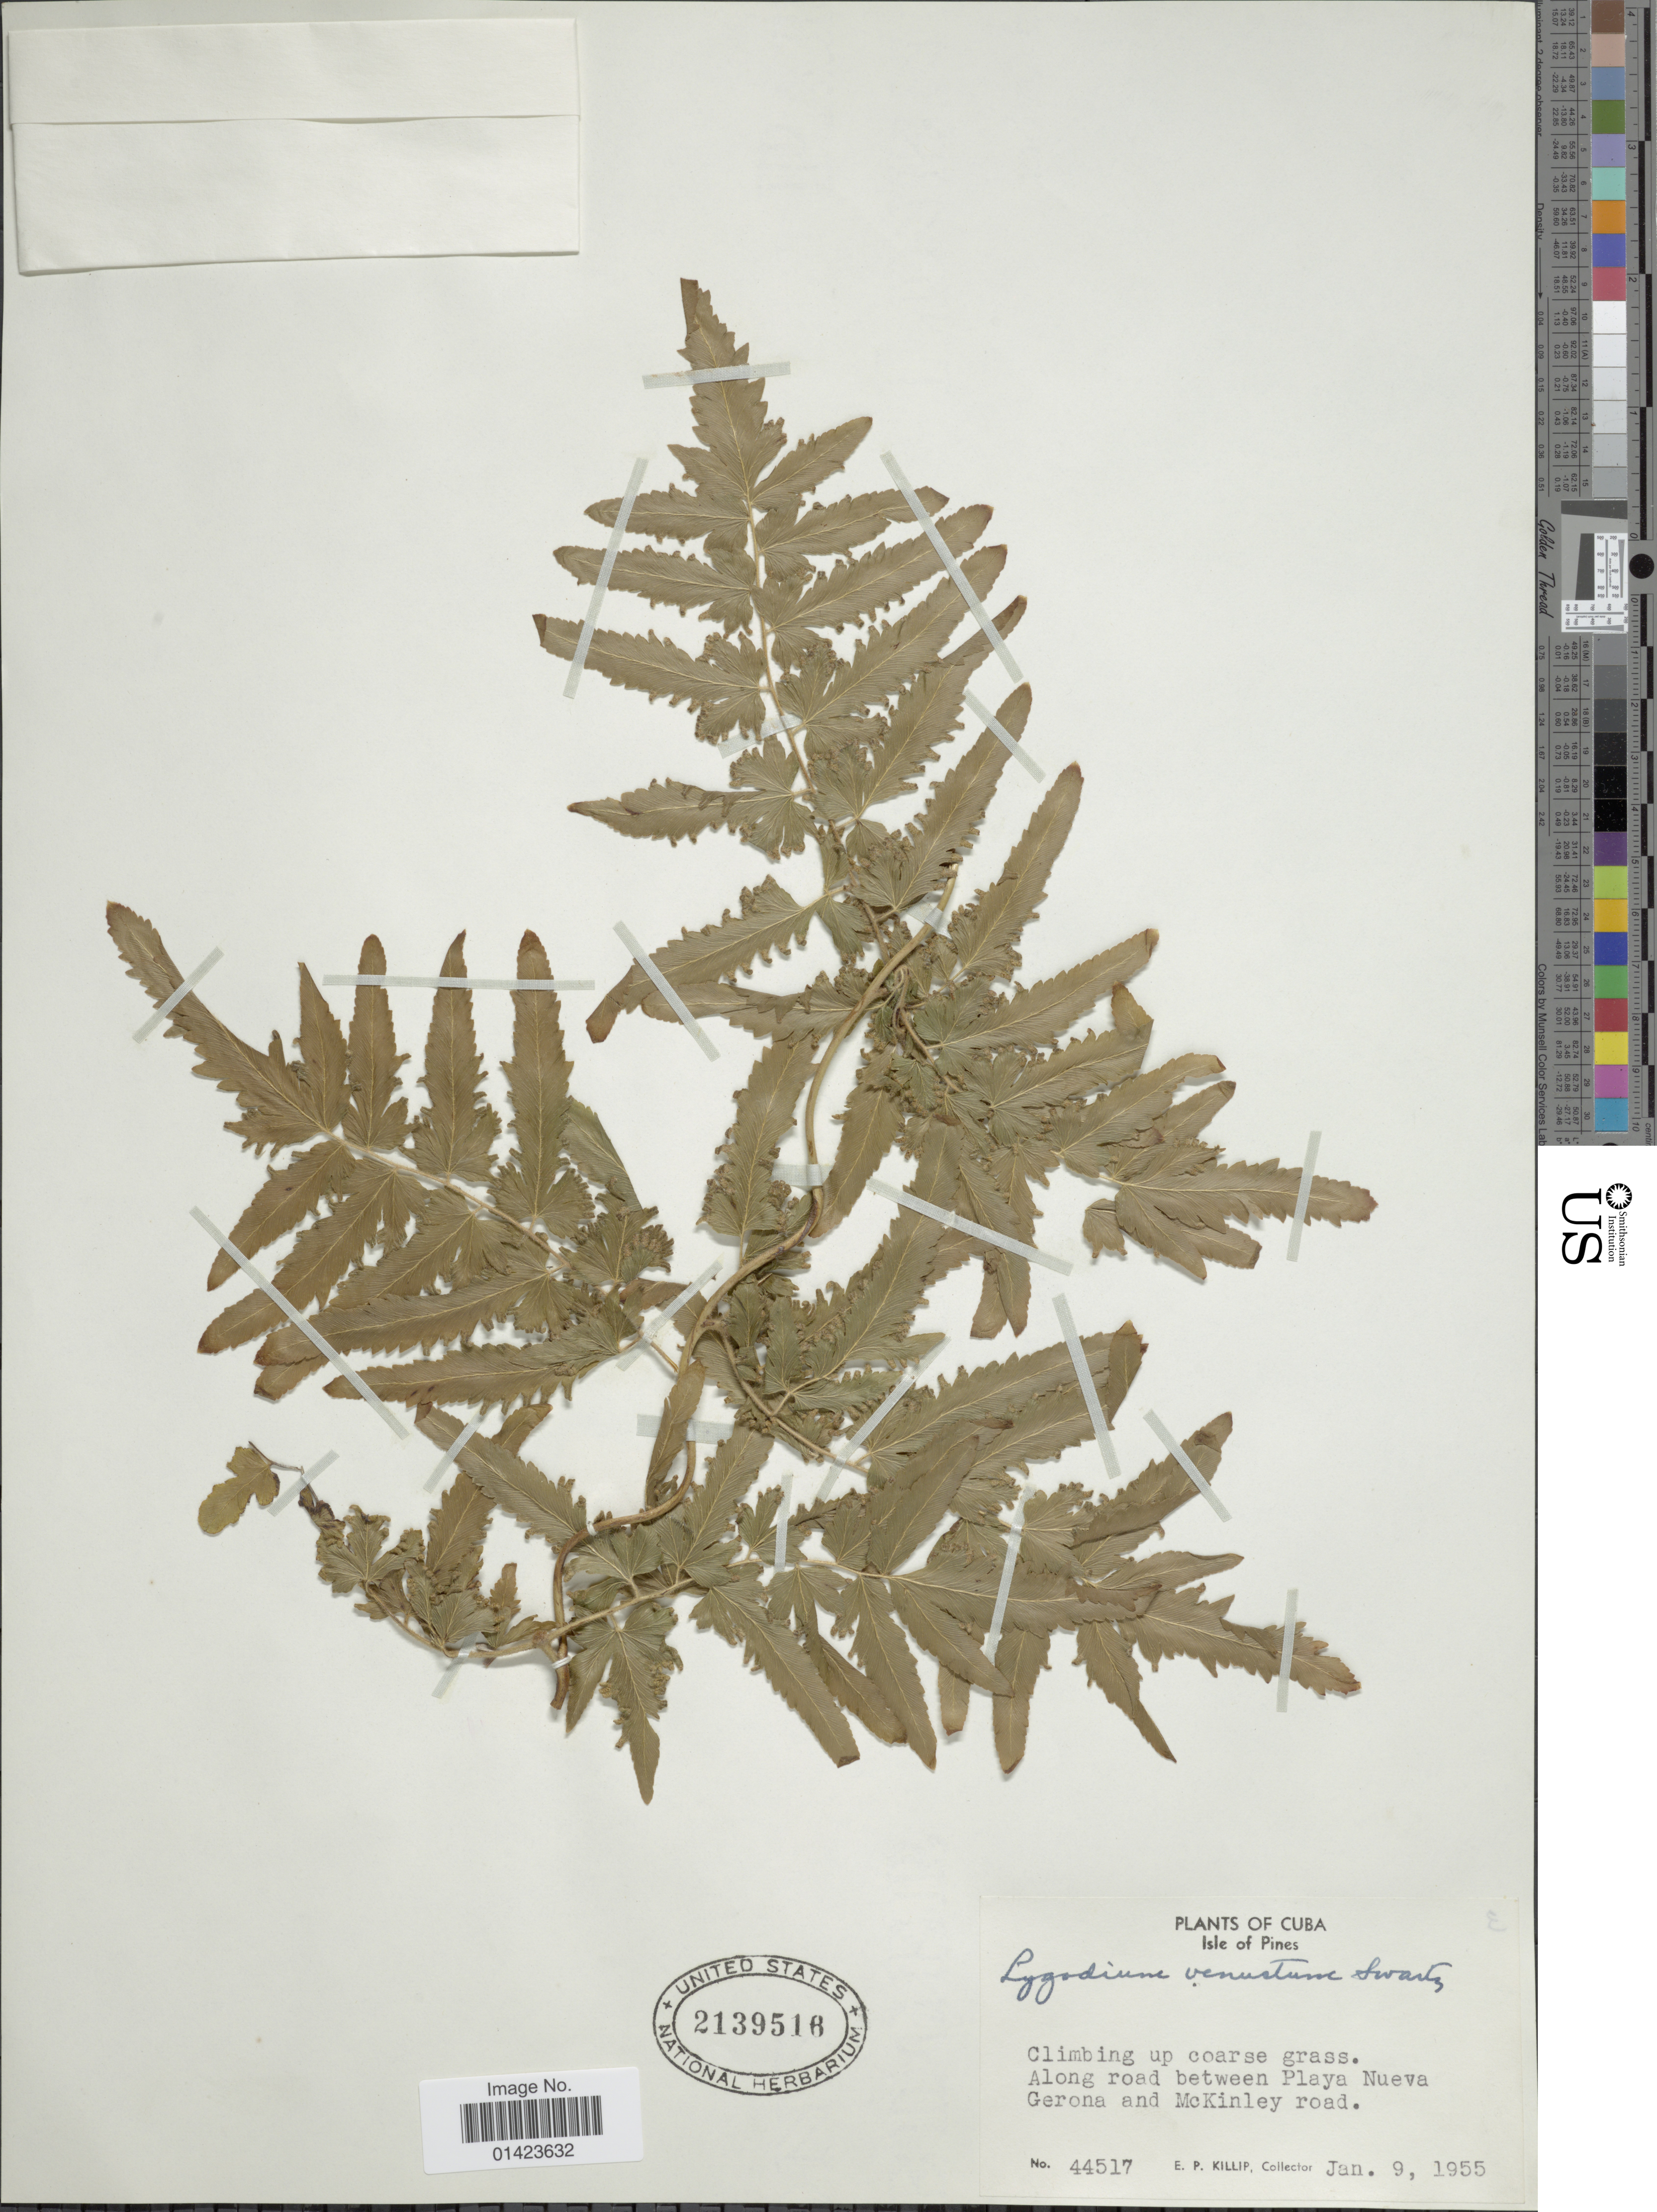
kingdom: Plantae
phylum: Tracheophyta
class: Polypodiopsida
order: Schizaeales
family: Lygodiaceae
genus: Lygodium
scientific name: Lygodium venustum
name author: Sw.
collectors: E. P. Killip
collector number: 44517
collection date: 1955-01-09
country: Cuba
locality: Isle of Pines, Along road between Playa Nueva Gerona and Mckinley road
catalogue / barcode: US 2139516